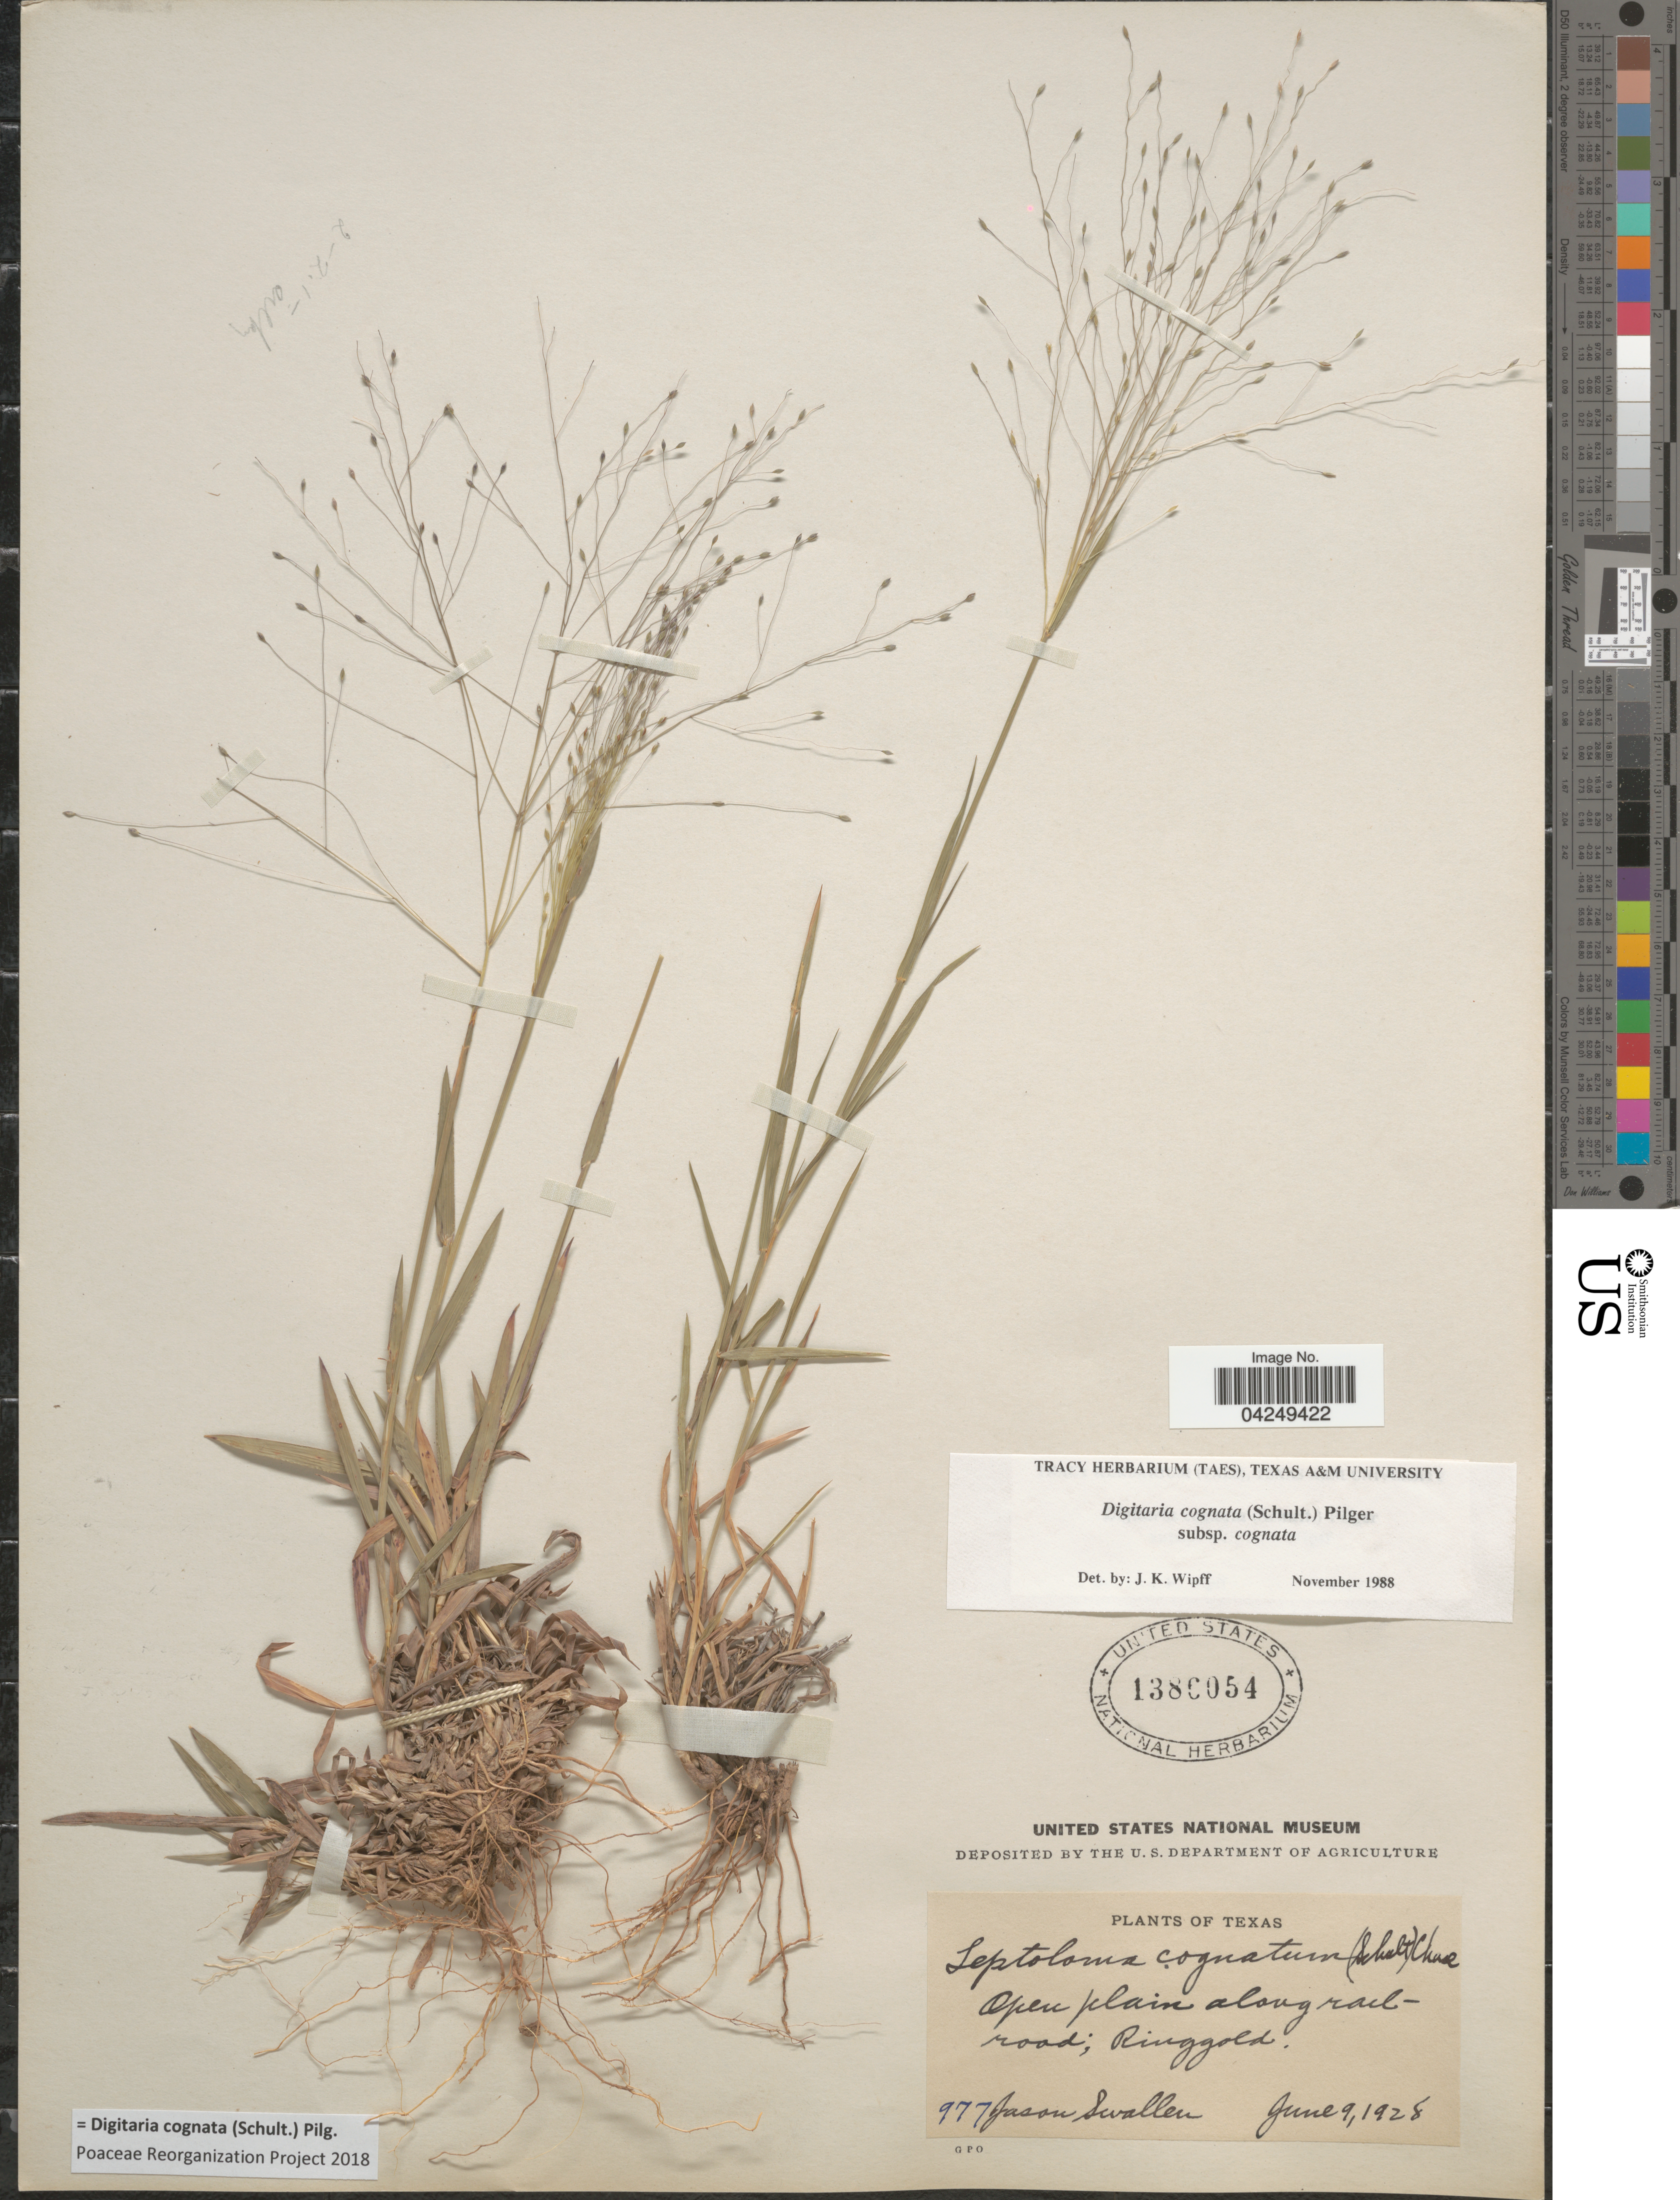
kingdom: Plantae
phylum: Tracheophyta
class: Liliopsida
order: Poales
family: Poaceae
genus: Digitaria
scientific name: Digitaria cognata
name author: (Scult.) Pilg.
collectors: J. R. Swallen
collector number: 977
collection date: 1928-06-09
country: United States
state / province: Texas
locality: Open plain along railroad; Ringgold.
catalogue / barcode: US 1380054